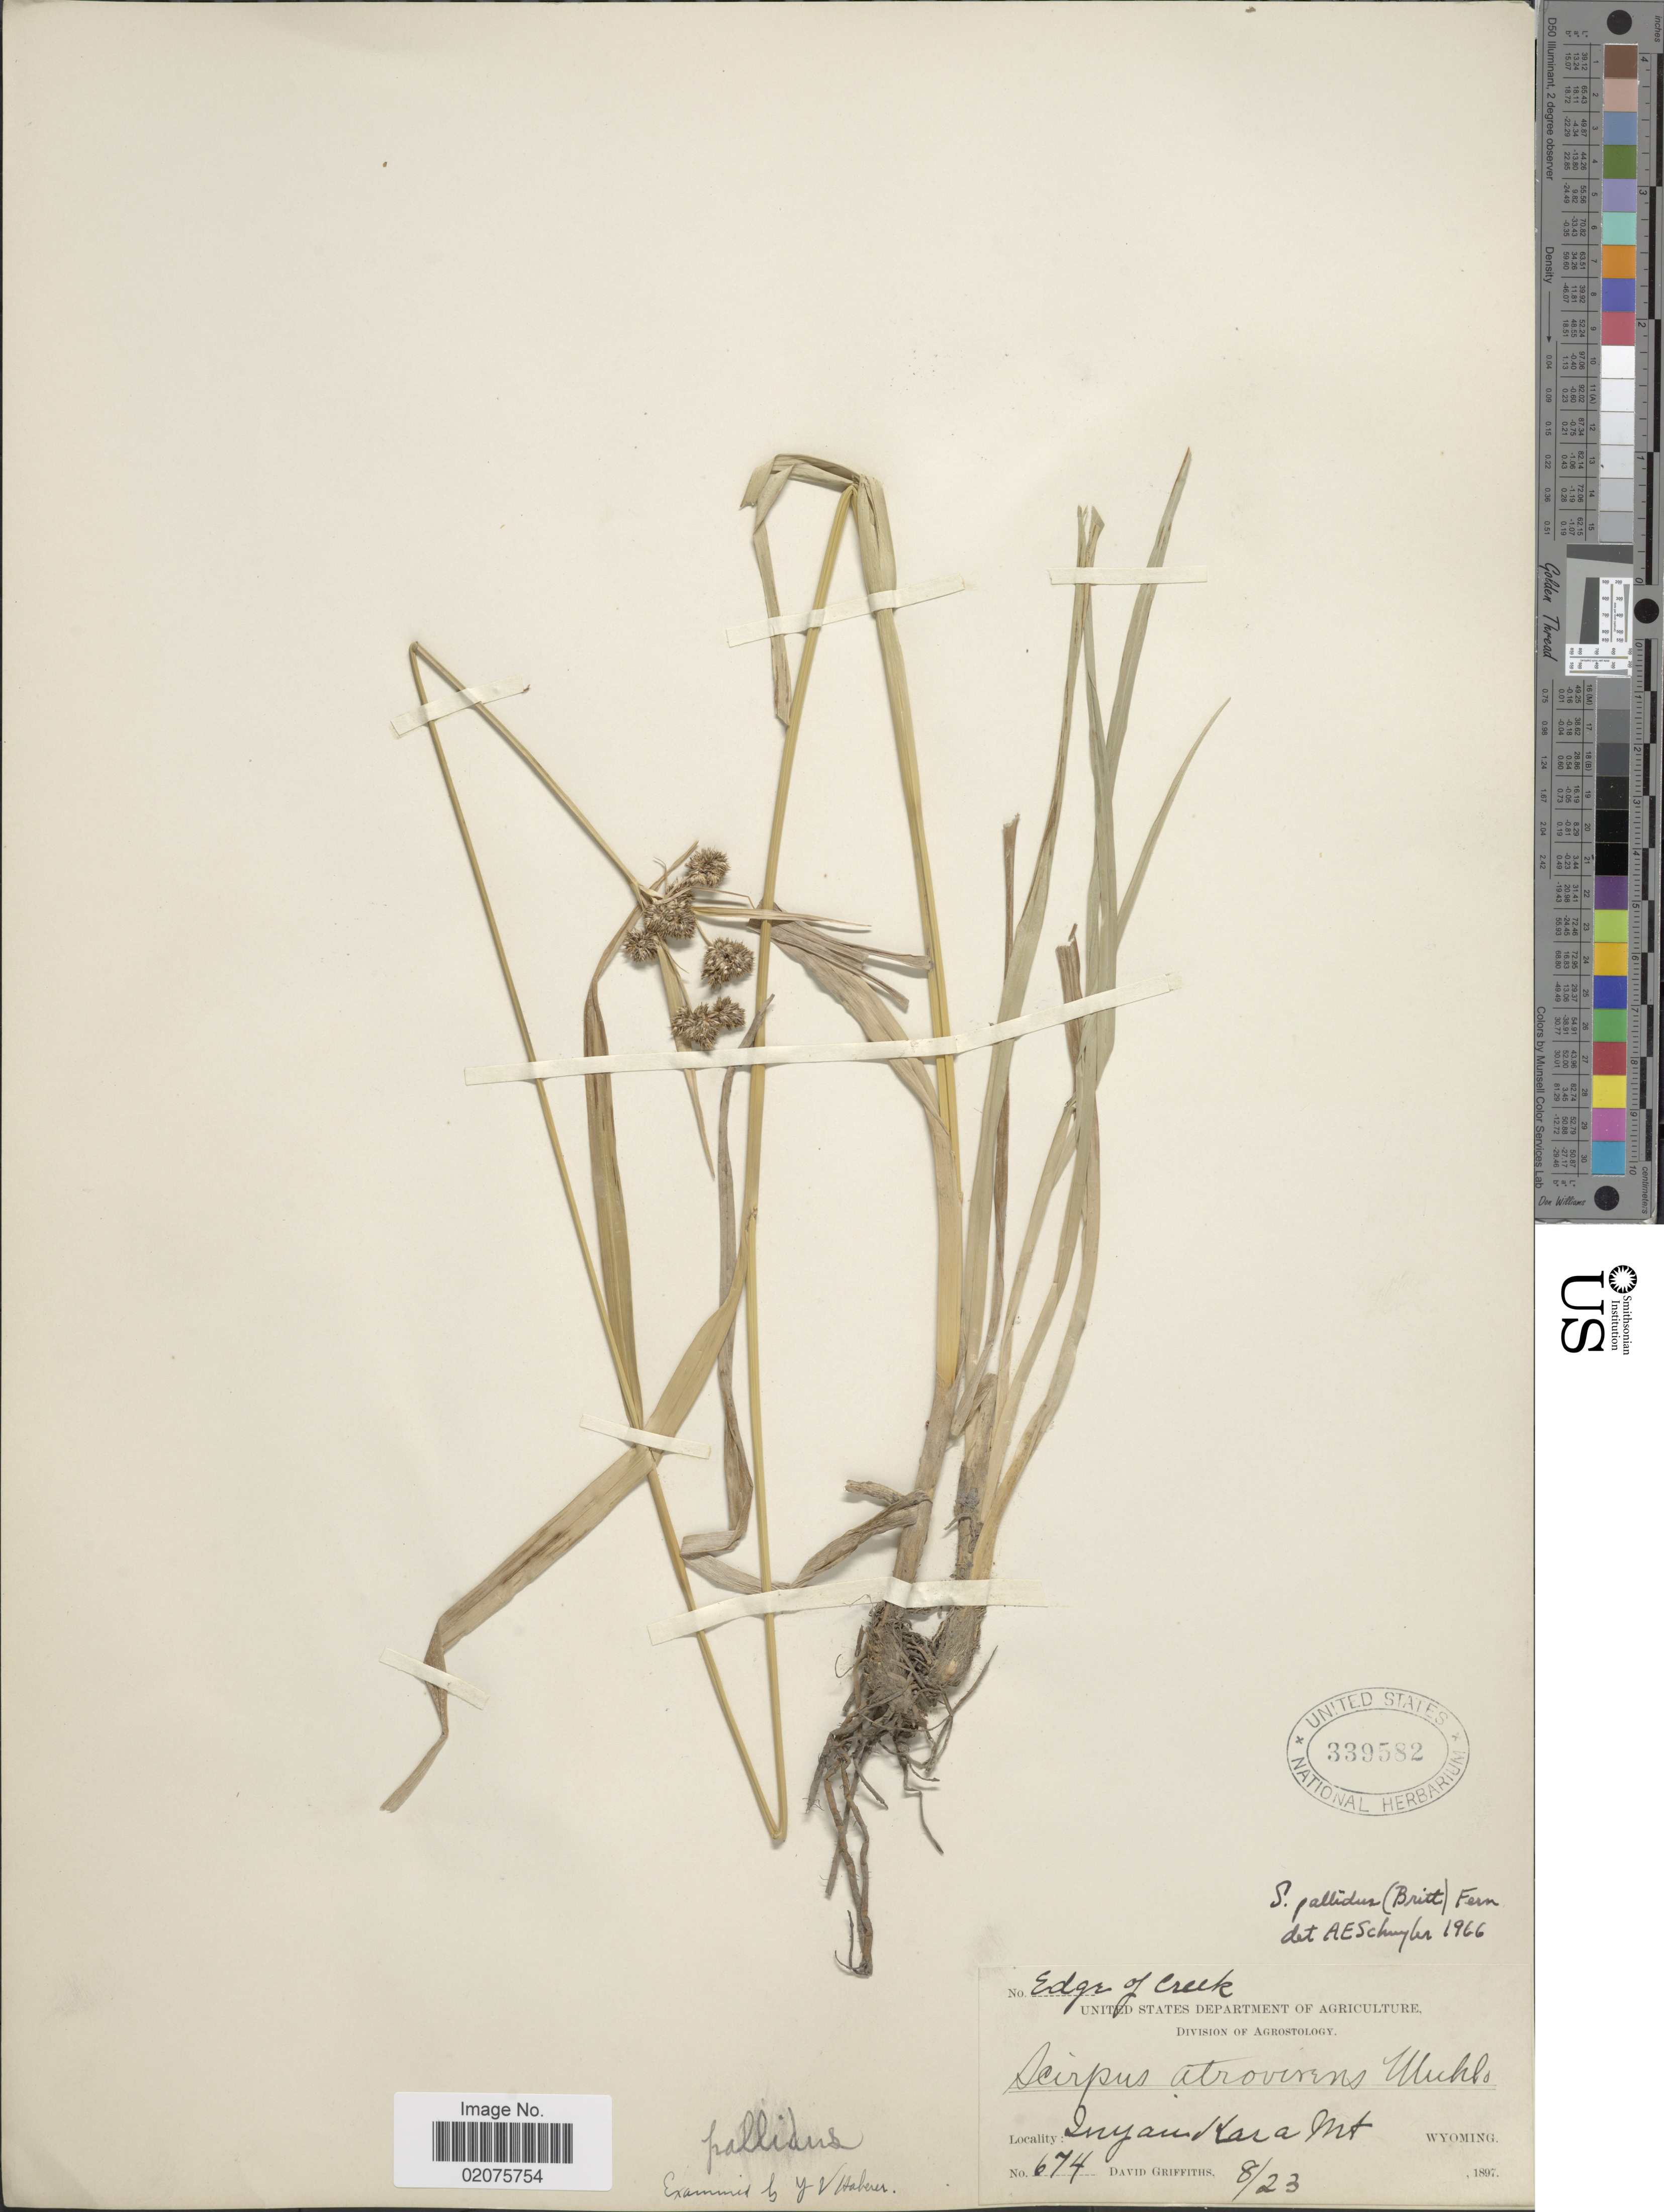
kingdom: Plantae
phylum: Tracheophyta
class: Liliopsida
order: Poales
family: Cyperaceae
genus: Scirpus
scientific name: Scirpus pallidus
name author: (Britton) Fernald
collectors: D. Griffiths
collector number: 674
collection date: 1897-08-23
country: United States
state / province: Wyoming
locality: Edge of creek, Inyan Kara Mt.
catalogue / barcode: US 339582